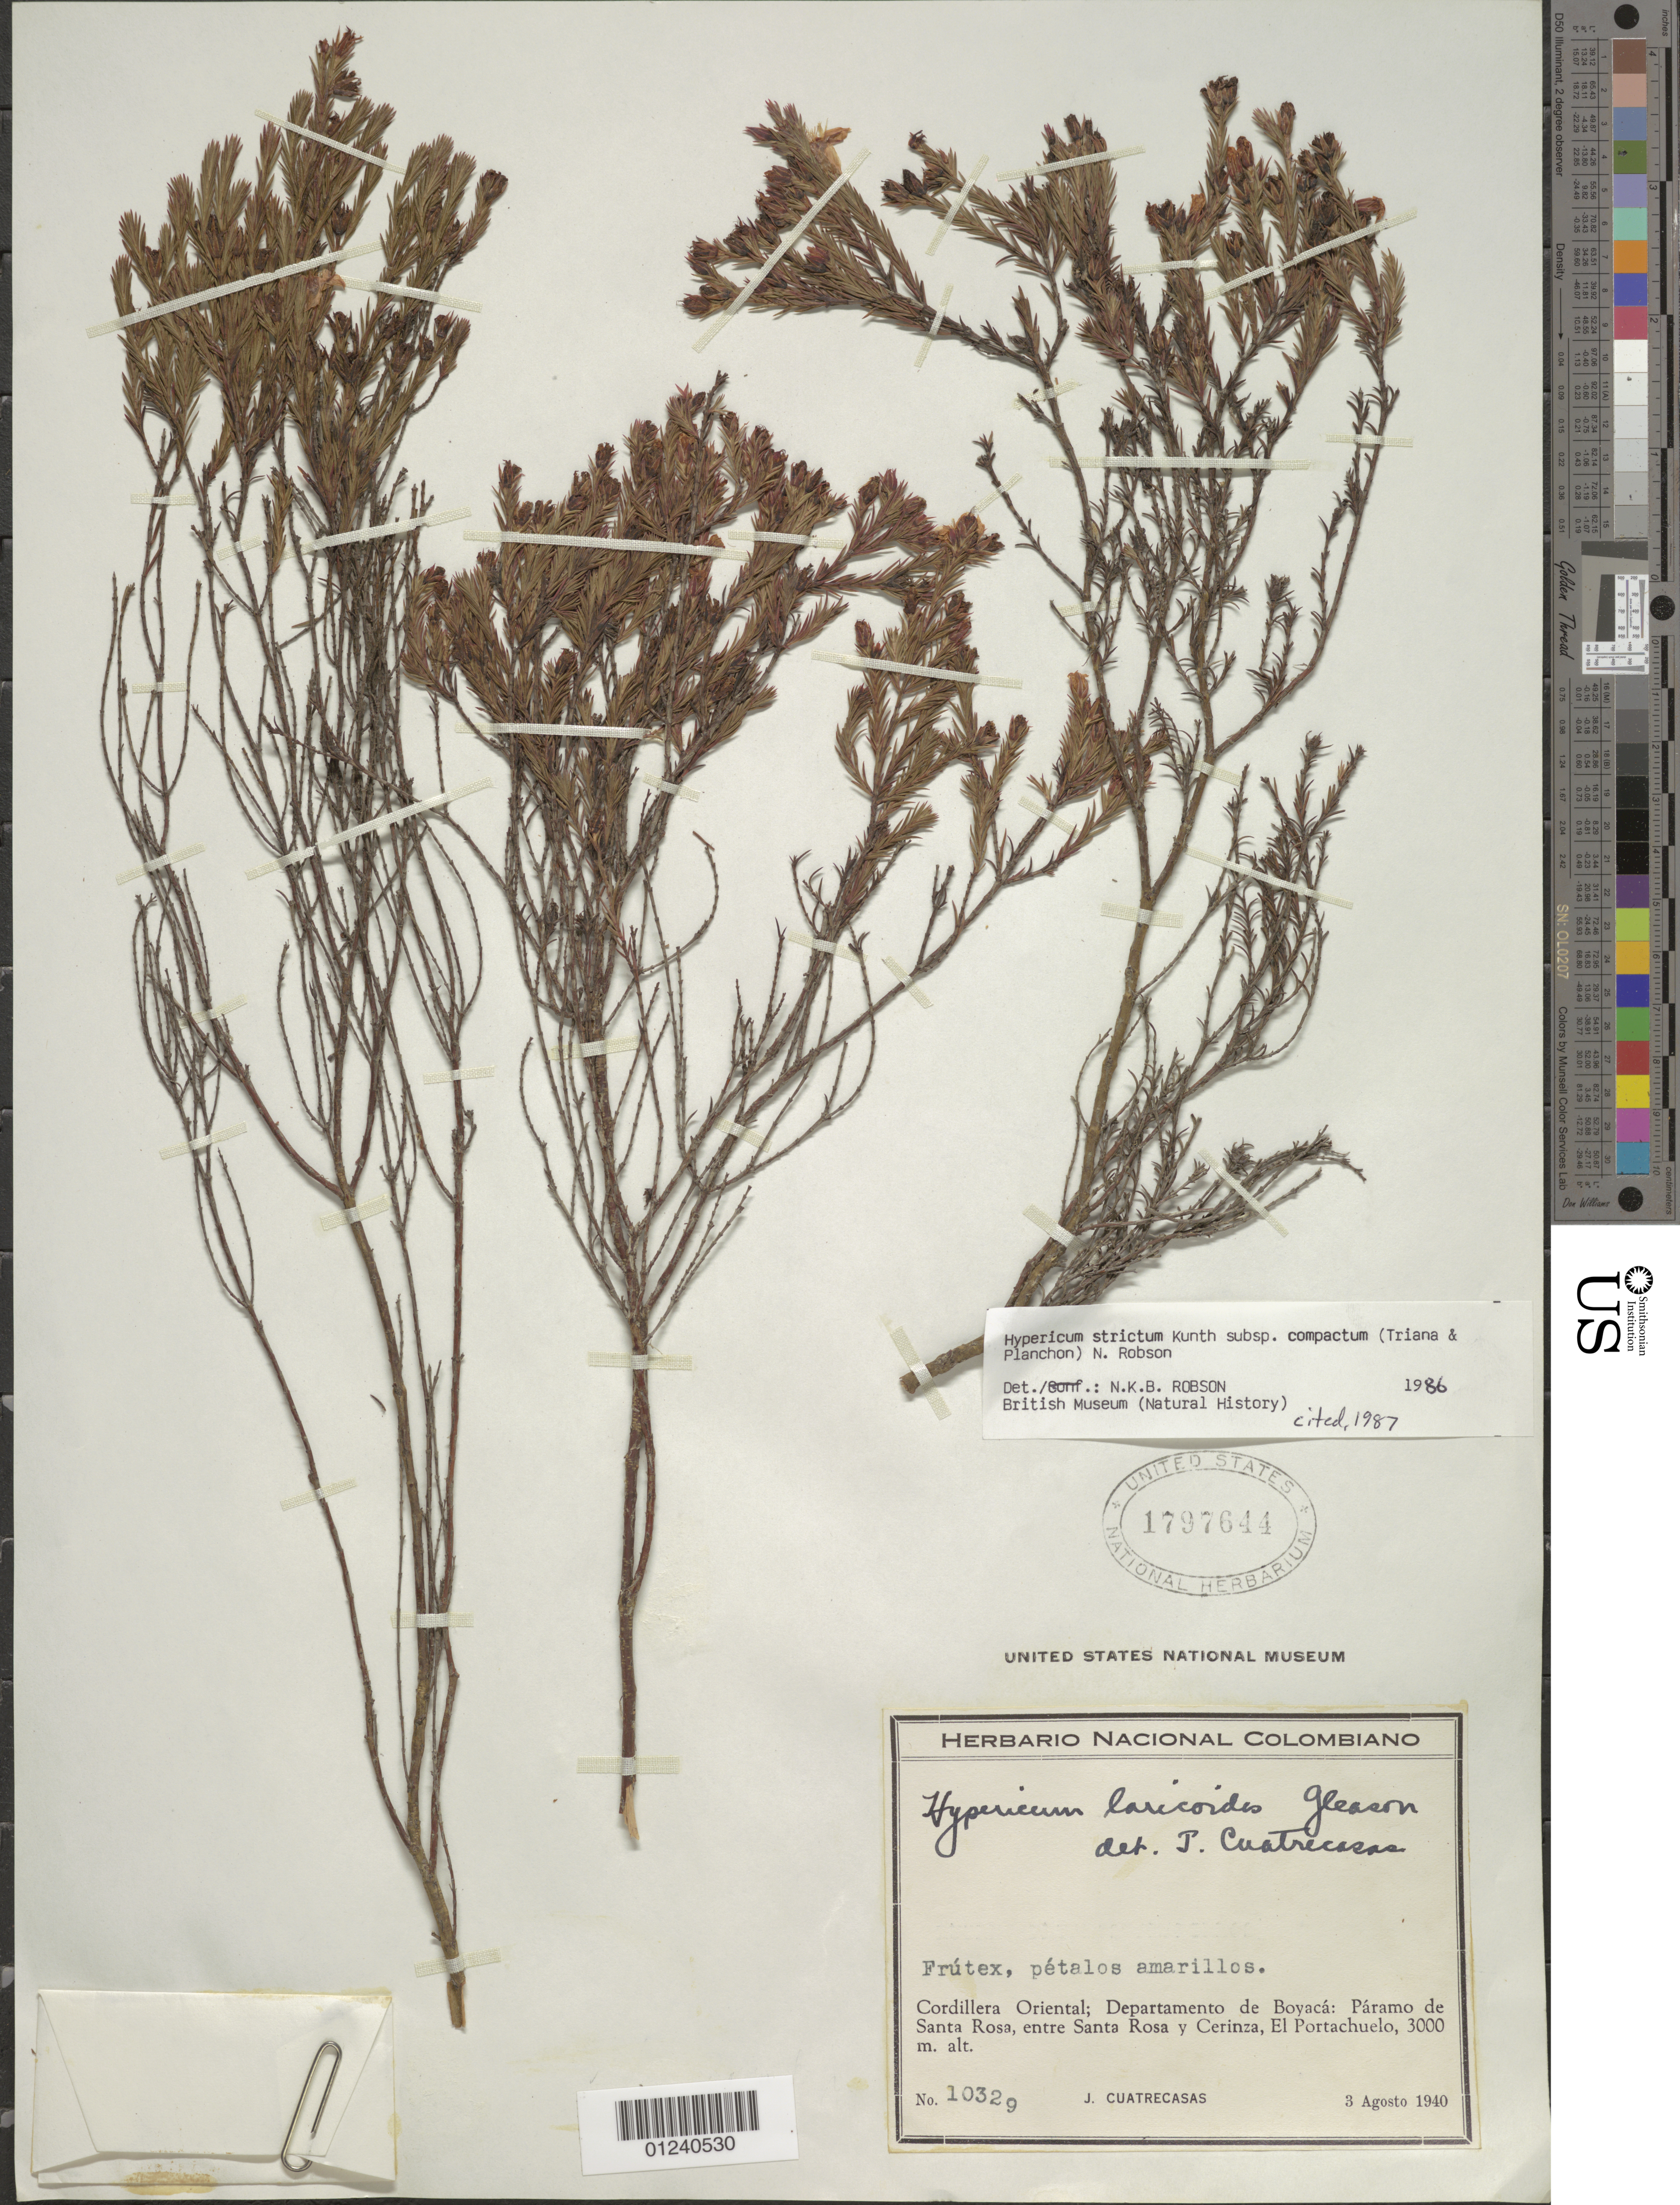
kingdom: Plantae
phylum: Tracheophyta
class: Magnoliopsida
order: Malpighiales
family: Hypericaceae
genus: Hypericum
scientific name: Hypericum marahuacanum subsp. compactum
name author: (Triana & Planch.) N. Robson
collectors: J. Cuatrecasas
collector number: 10329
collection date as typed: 03 Aug 1940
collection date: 1940-08-03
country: Colombia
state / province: Boyacá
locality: Paramo de Santa Rosa, between Santa Rosa & Cerinza, El Portachuelo.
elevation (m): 3000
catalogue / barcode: US 1797644